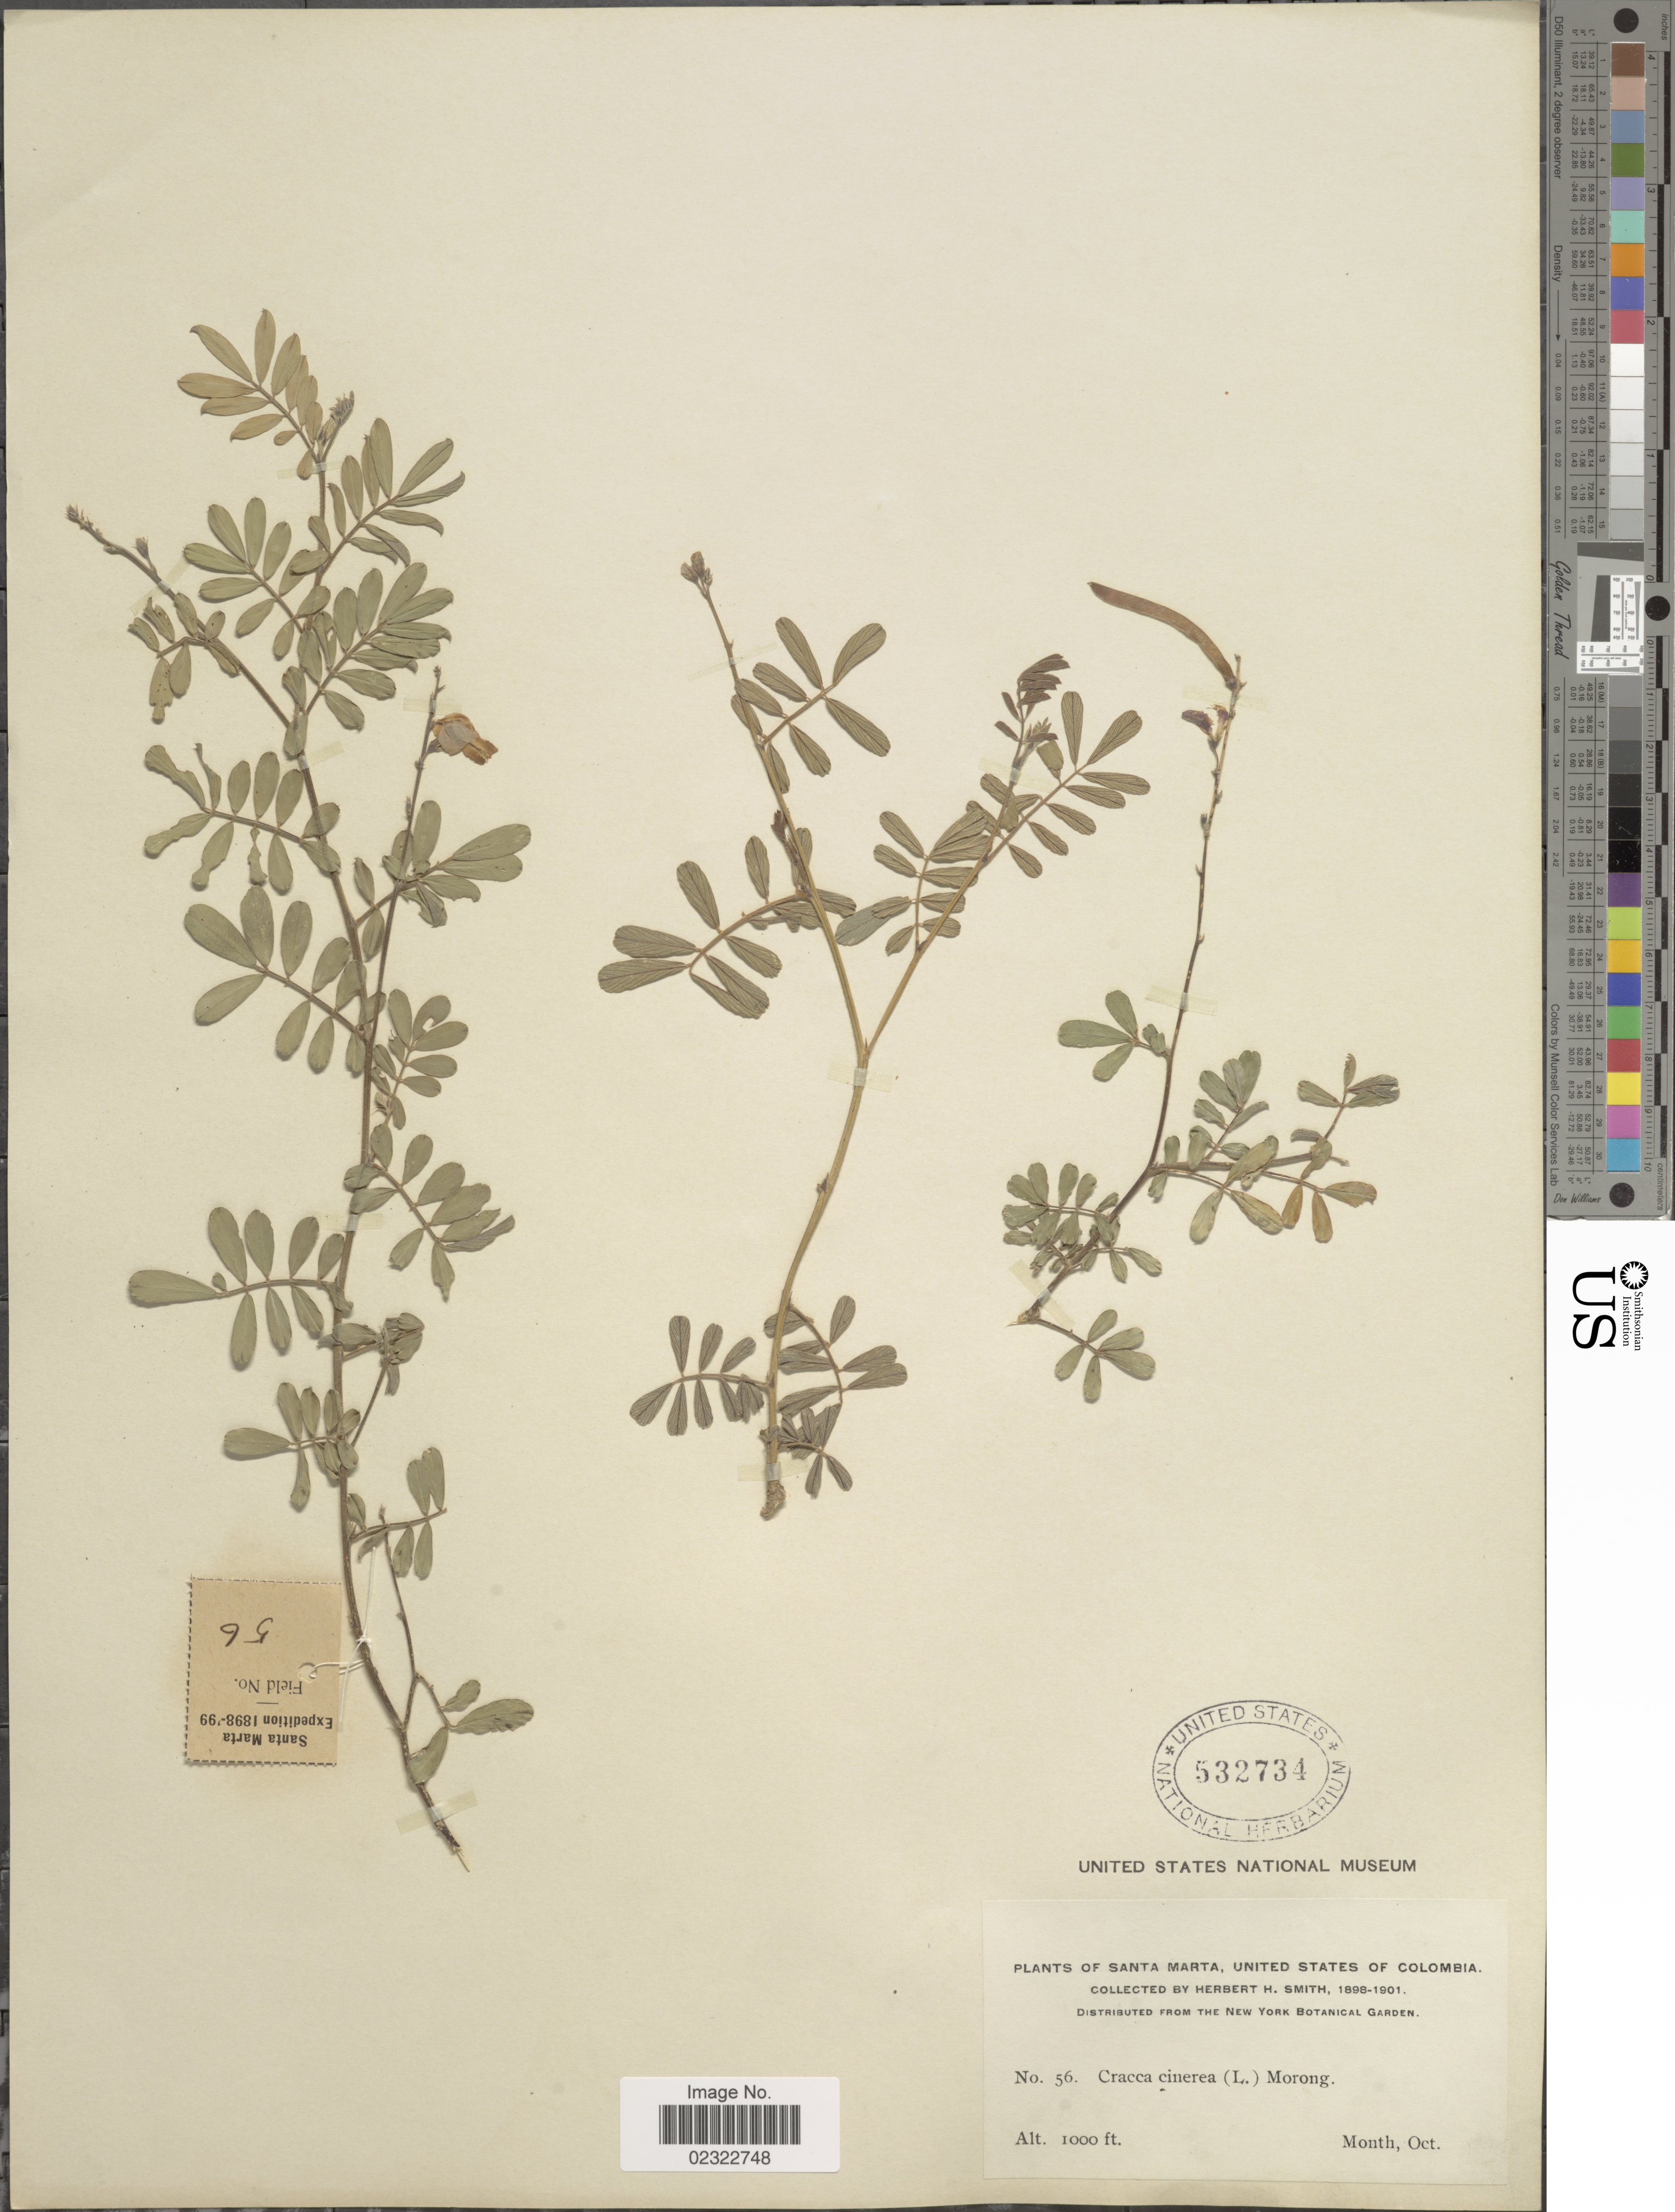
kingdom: Plantae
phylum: Tracheophyta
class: Magnoliopsida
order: Fabales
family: Fabaceae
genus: Tephrosia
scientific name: Tephrosia cinerea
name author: (L.) Pers.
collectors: Herbert H. Smith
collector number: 56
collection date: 1898-10/1901-10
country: Colombia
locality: Santa Marta, United States of Colombia.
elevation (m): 305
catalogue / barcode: US 532734